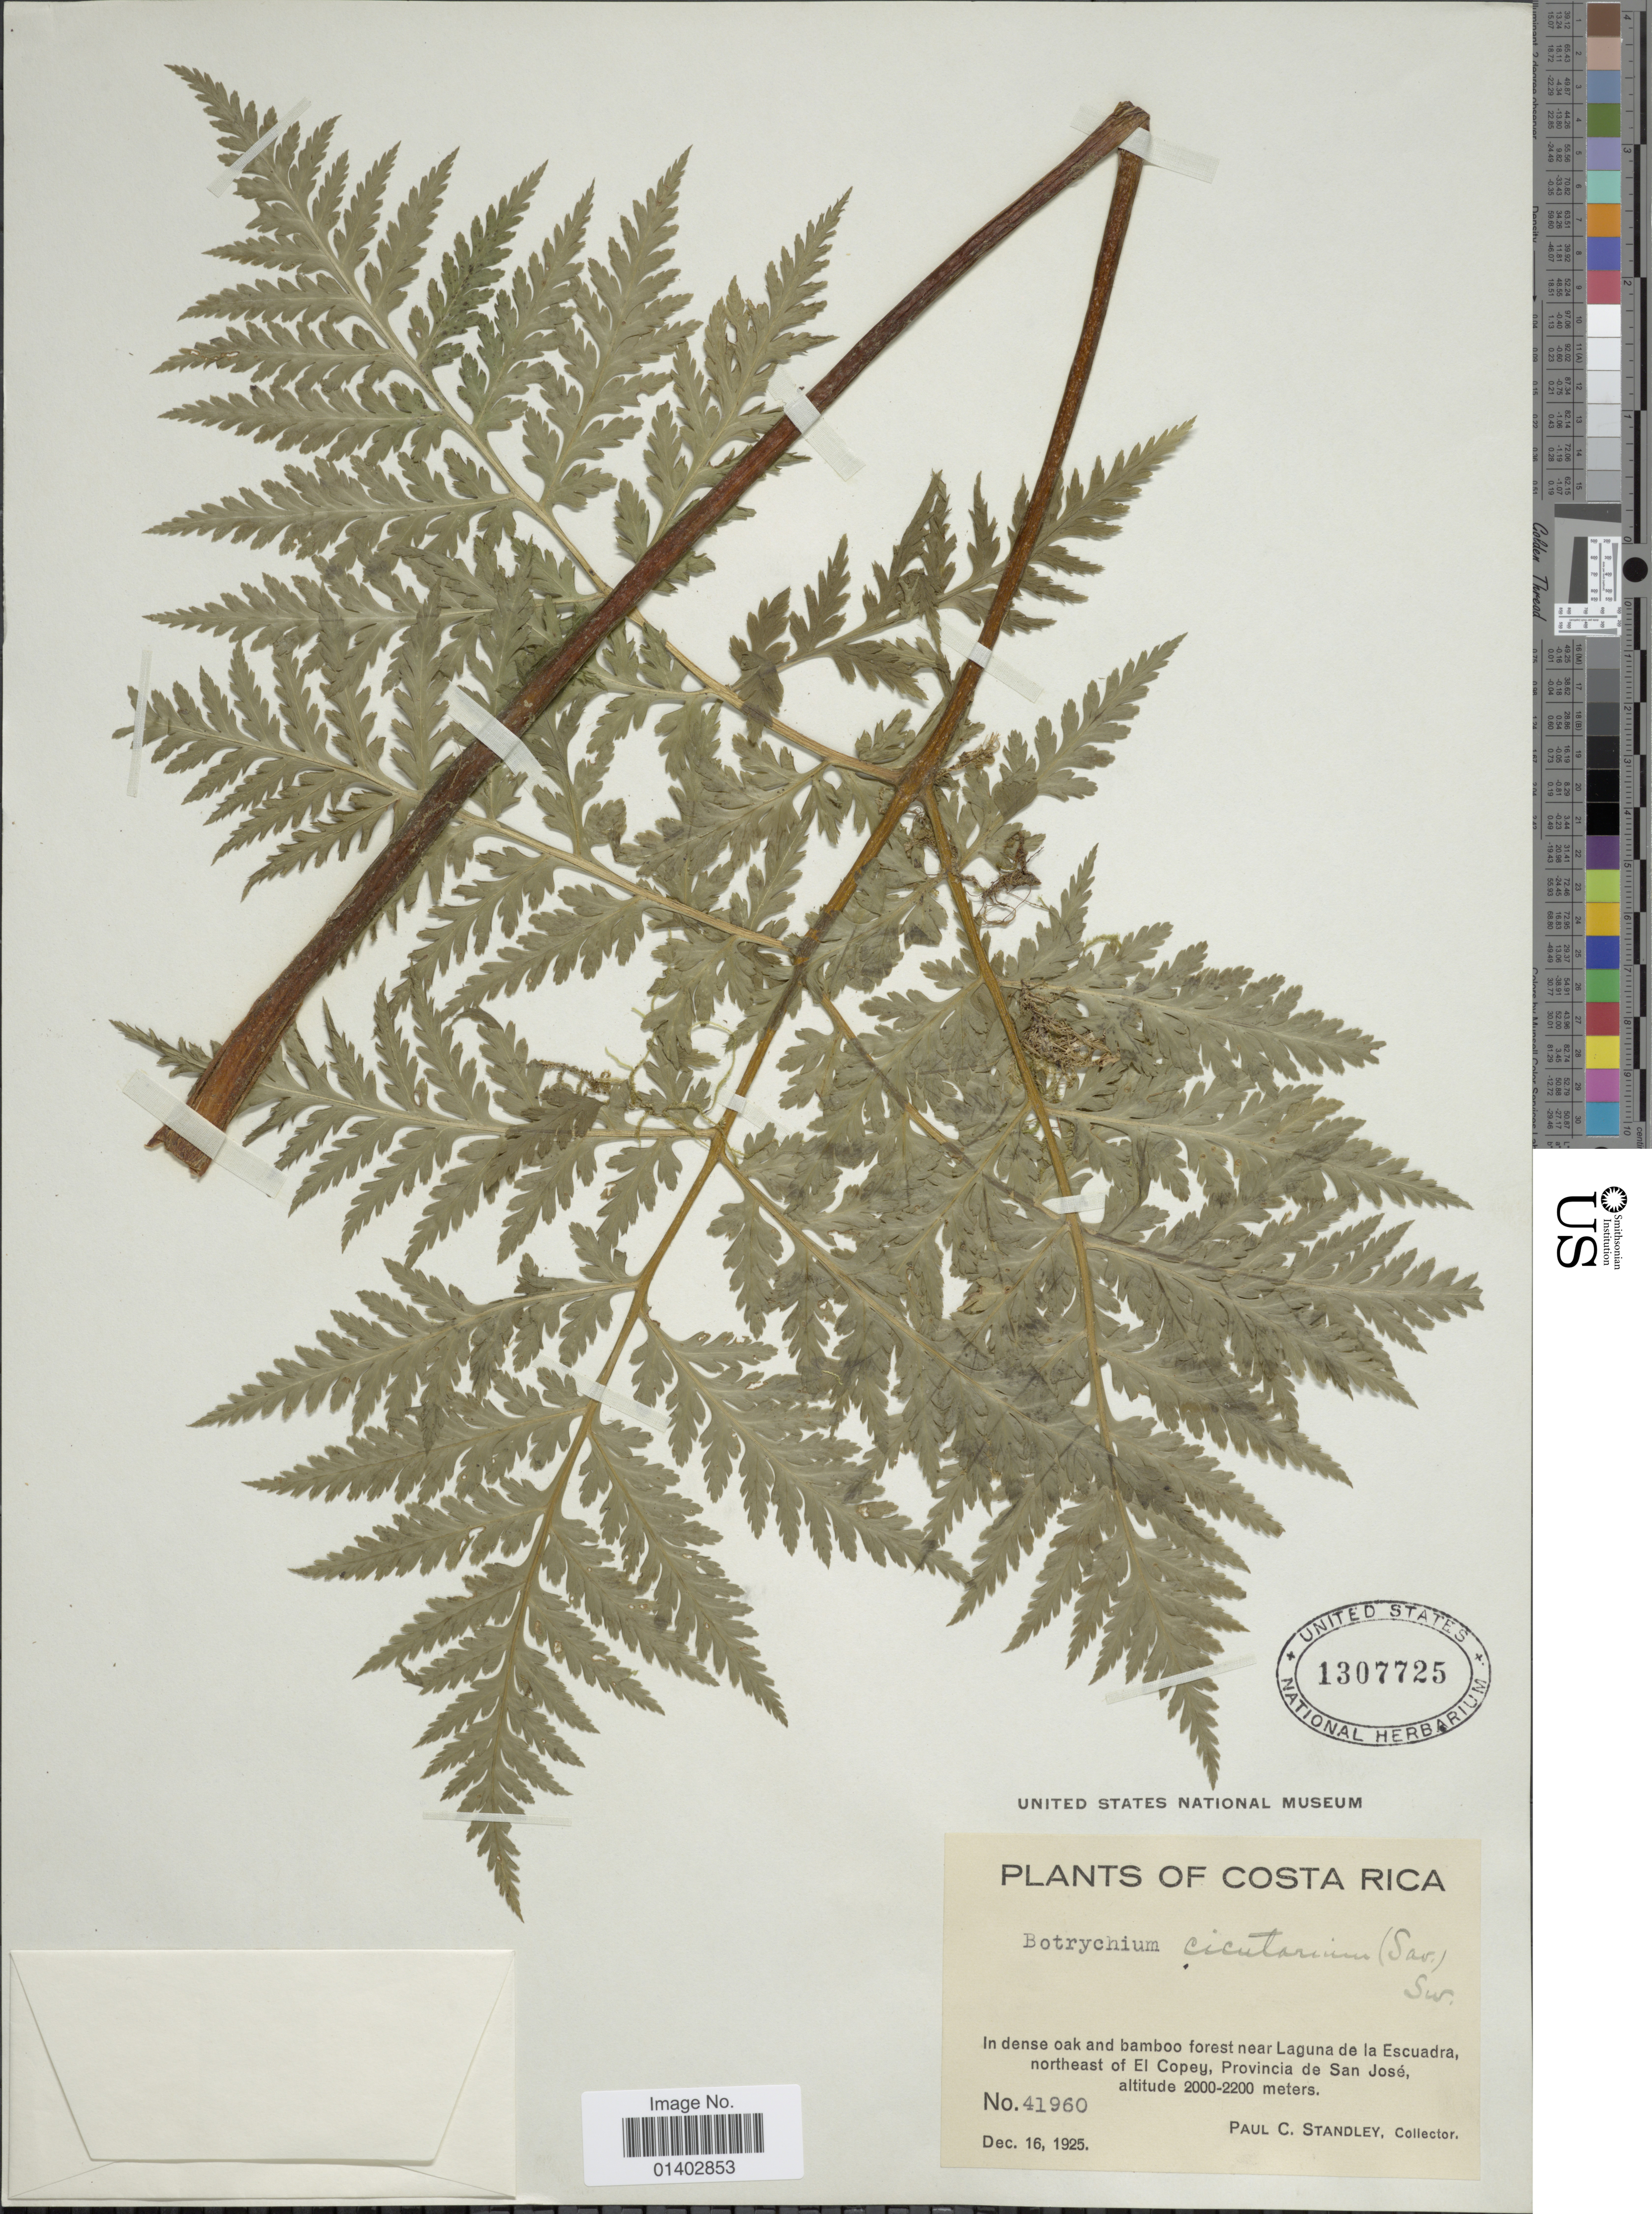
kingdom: Plantae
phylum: Tracheophyta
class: Polypodiopsida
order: Ophioglossales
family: Ophioglossaceae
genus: Botrychium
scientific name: Botrychium virginianum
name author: (L.) Sw.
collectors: P. C. Standley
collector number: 41960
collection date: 1925-12-16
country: Costa Rica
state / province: San José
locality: In ndense oak and bamboo forest near Laguna de la Escuadra, northeast of El Copey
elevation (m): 2000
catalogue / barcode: US 1307725